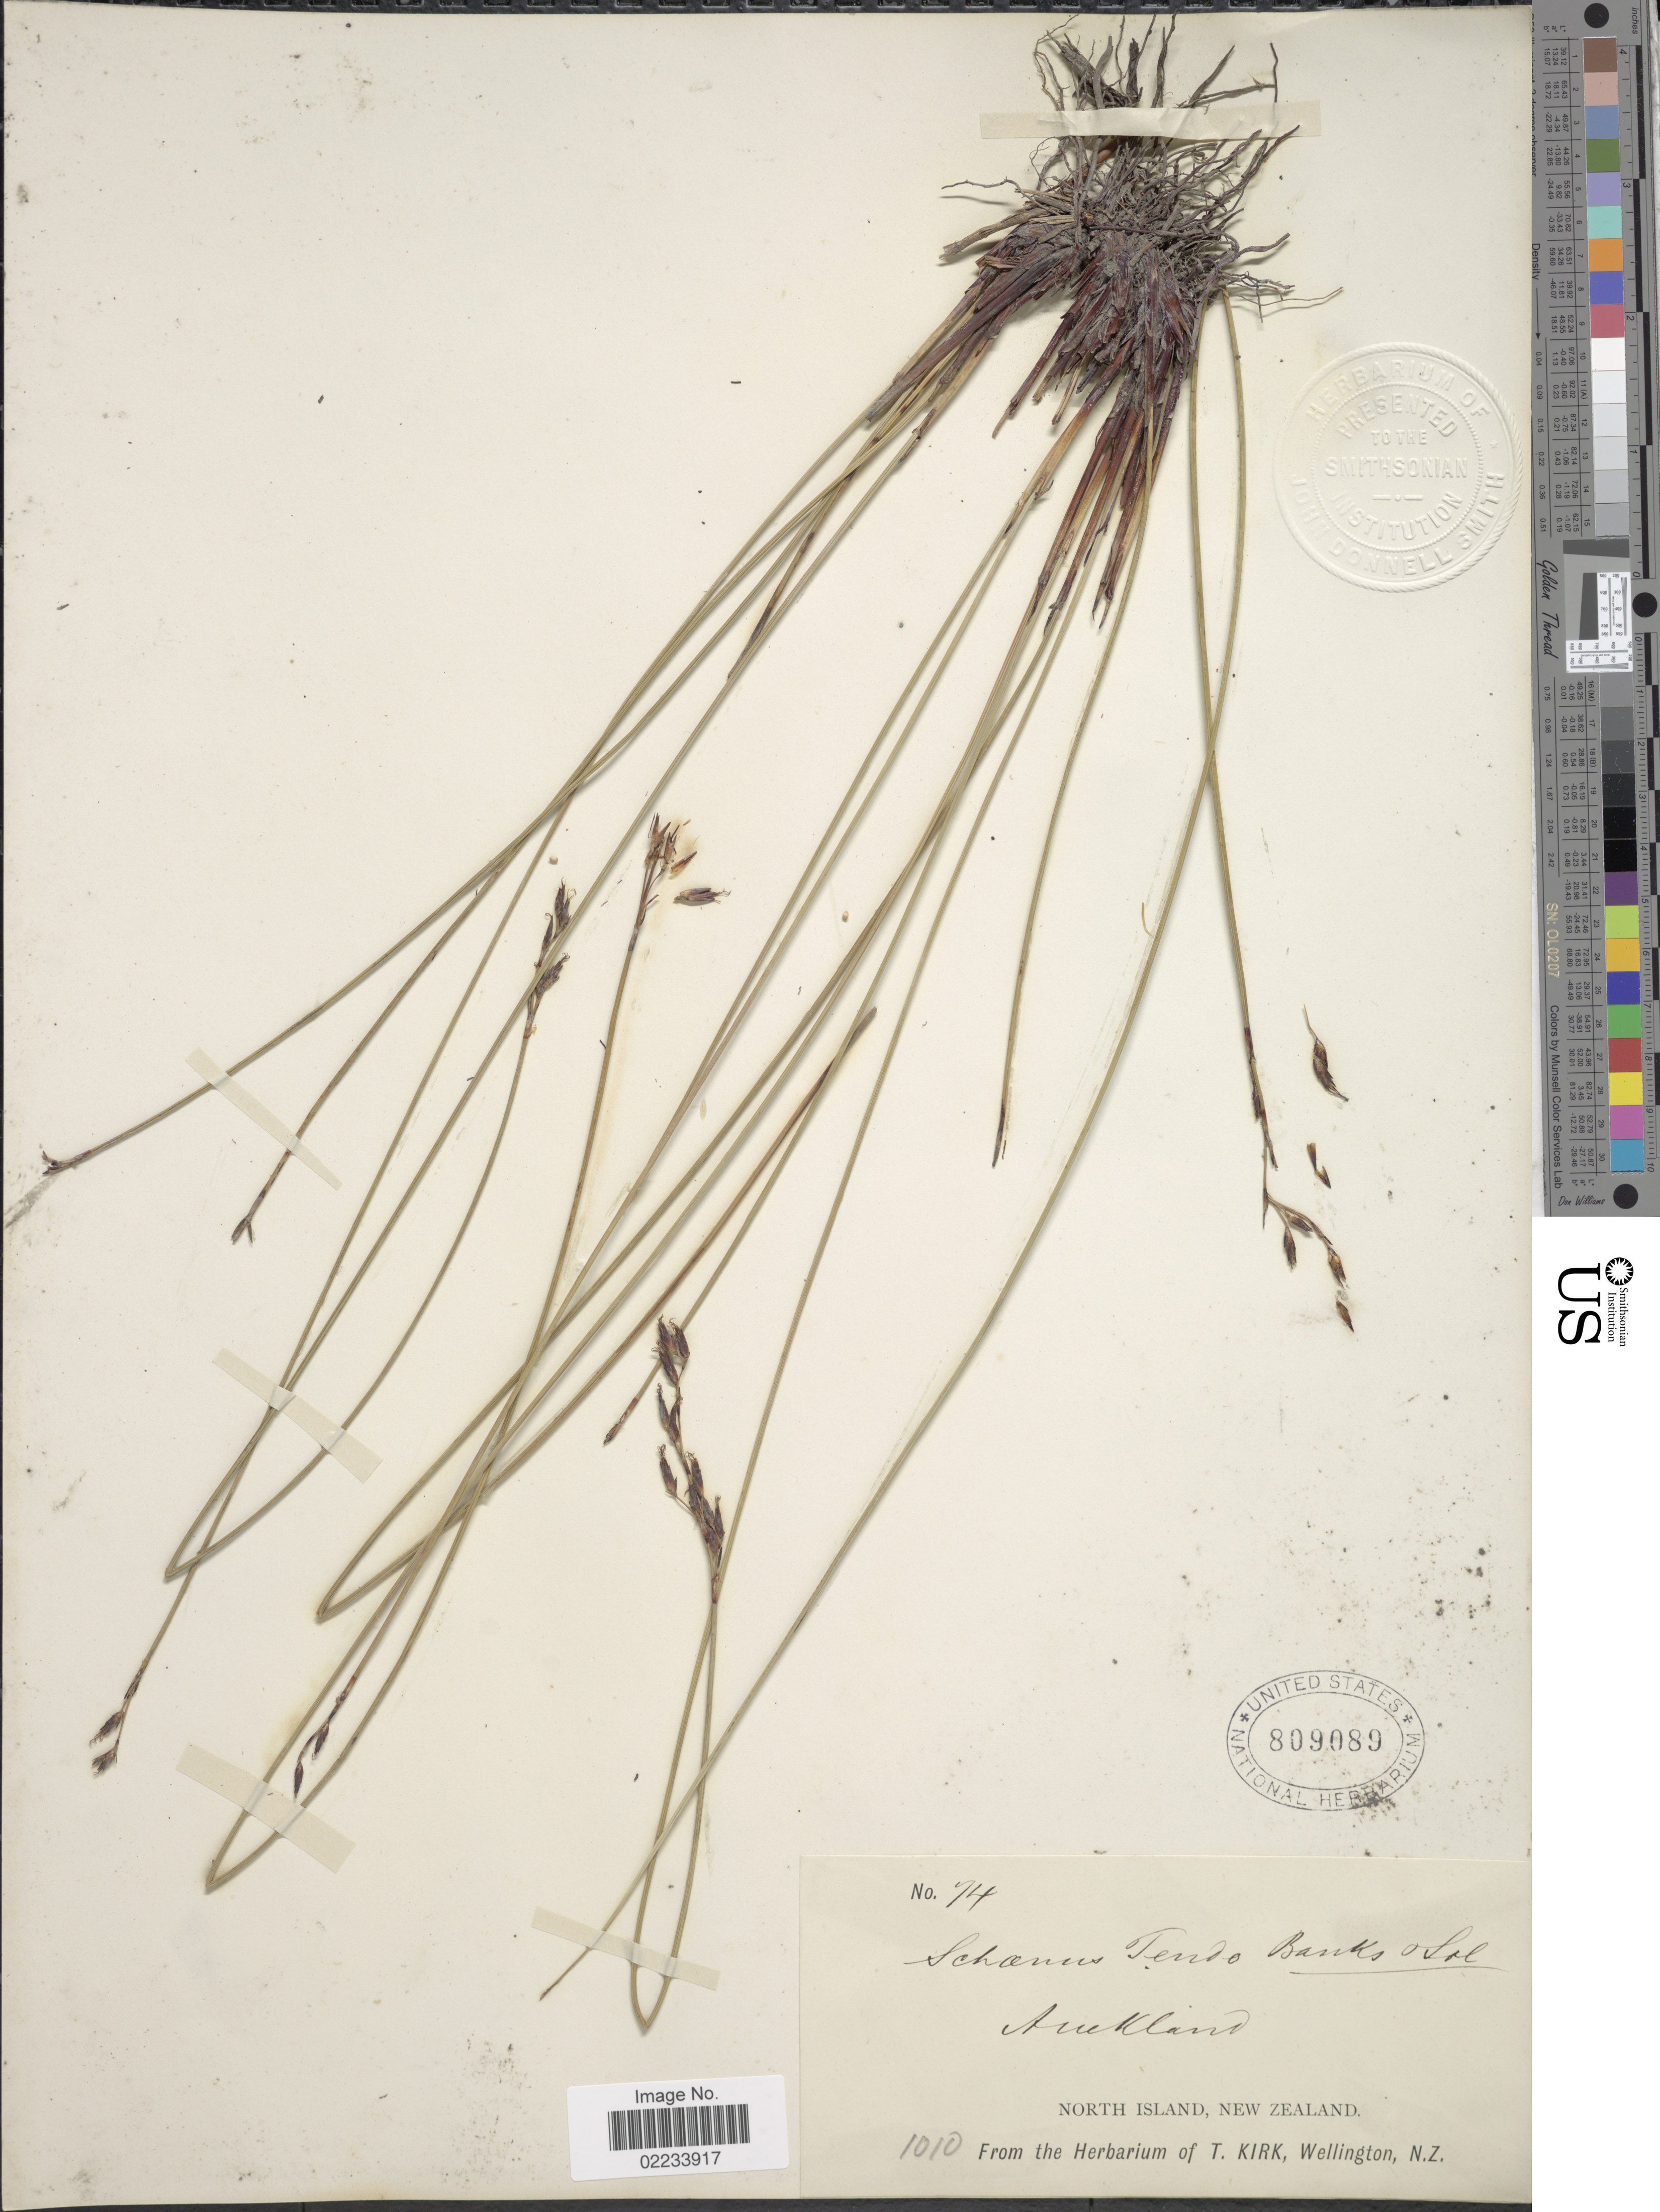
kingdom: Plantae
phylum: Tracheophyta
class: Liliopsida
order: Poales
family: Cyperaceae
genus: Schoenus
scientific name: Schoenus tendo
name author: (Hook. f.) Hook. f.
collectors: ex herb. T. Kirk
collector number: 74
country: New Zealand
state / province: Auckland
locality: North Island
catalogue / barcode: US 809089